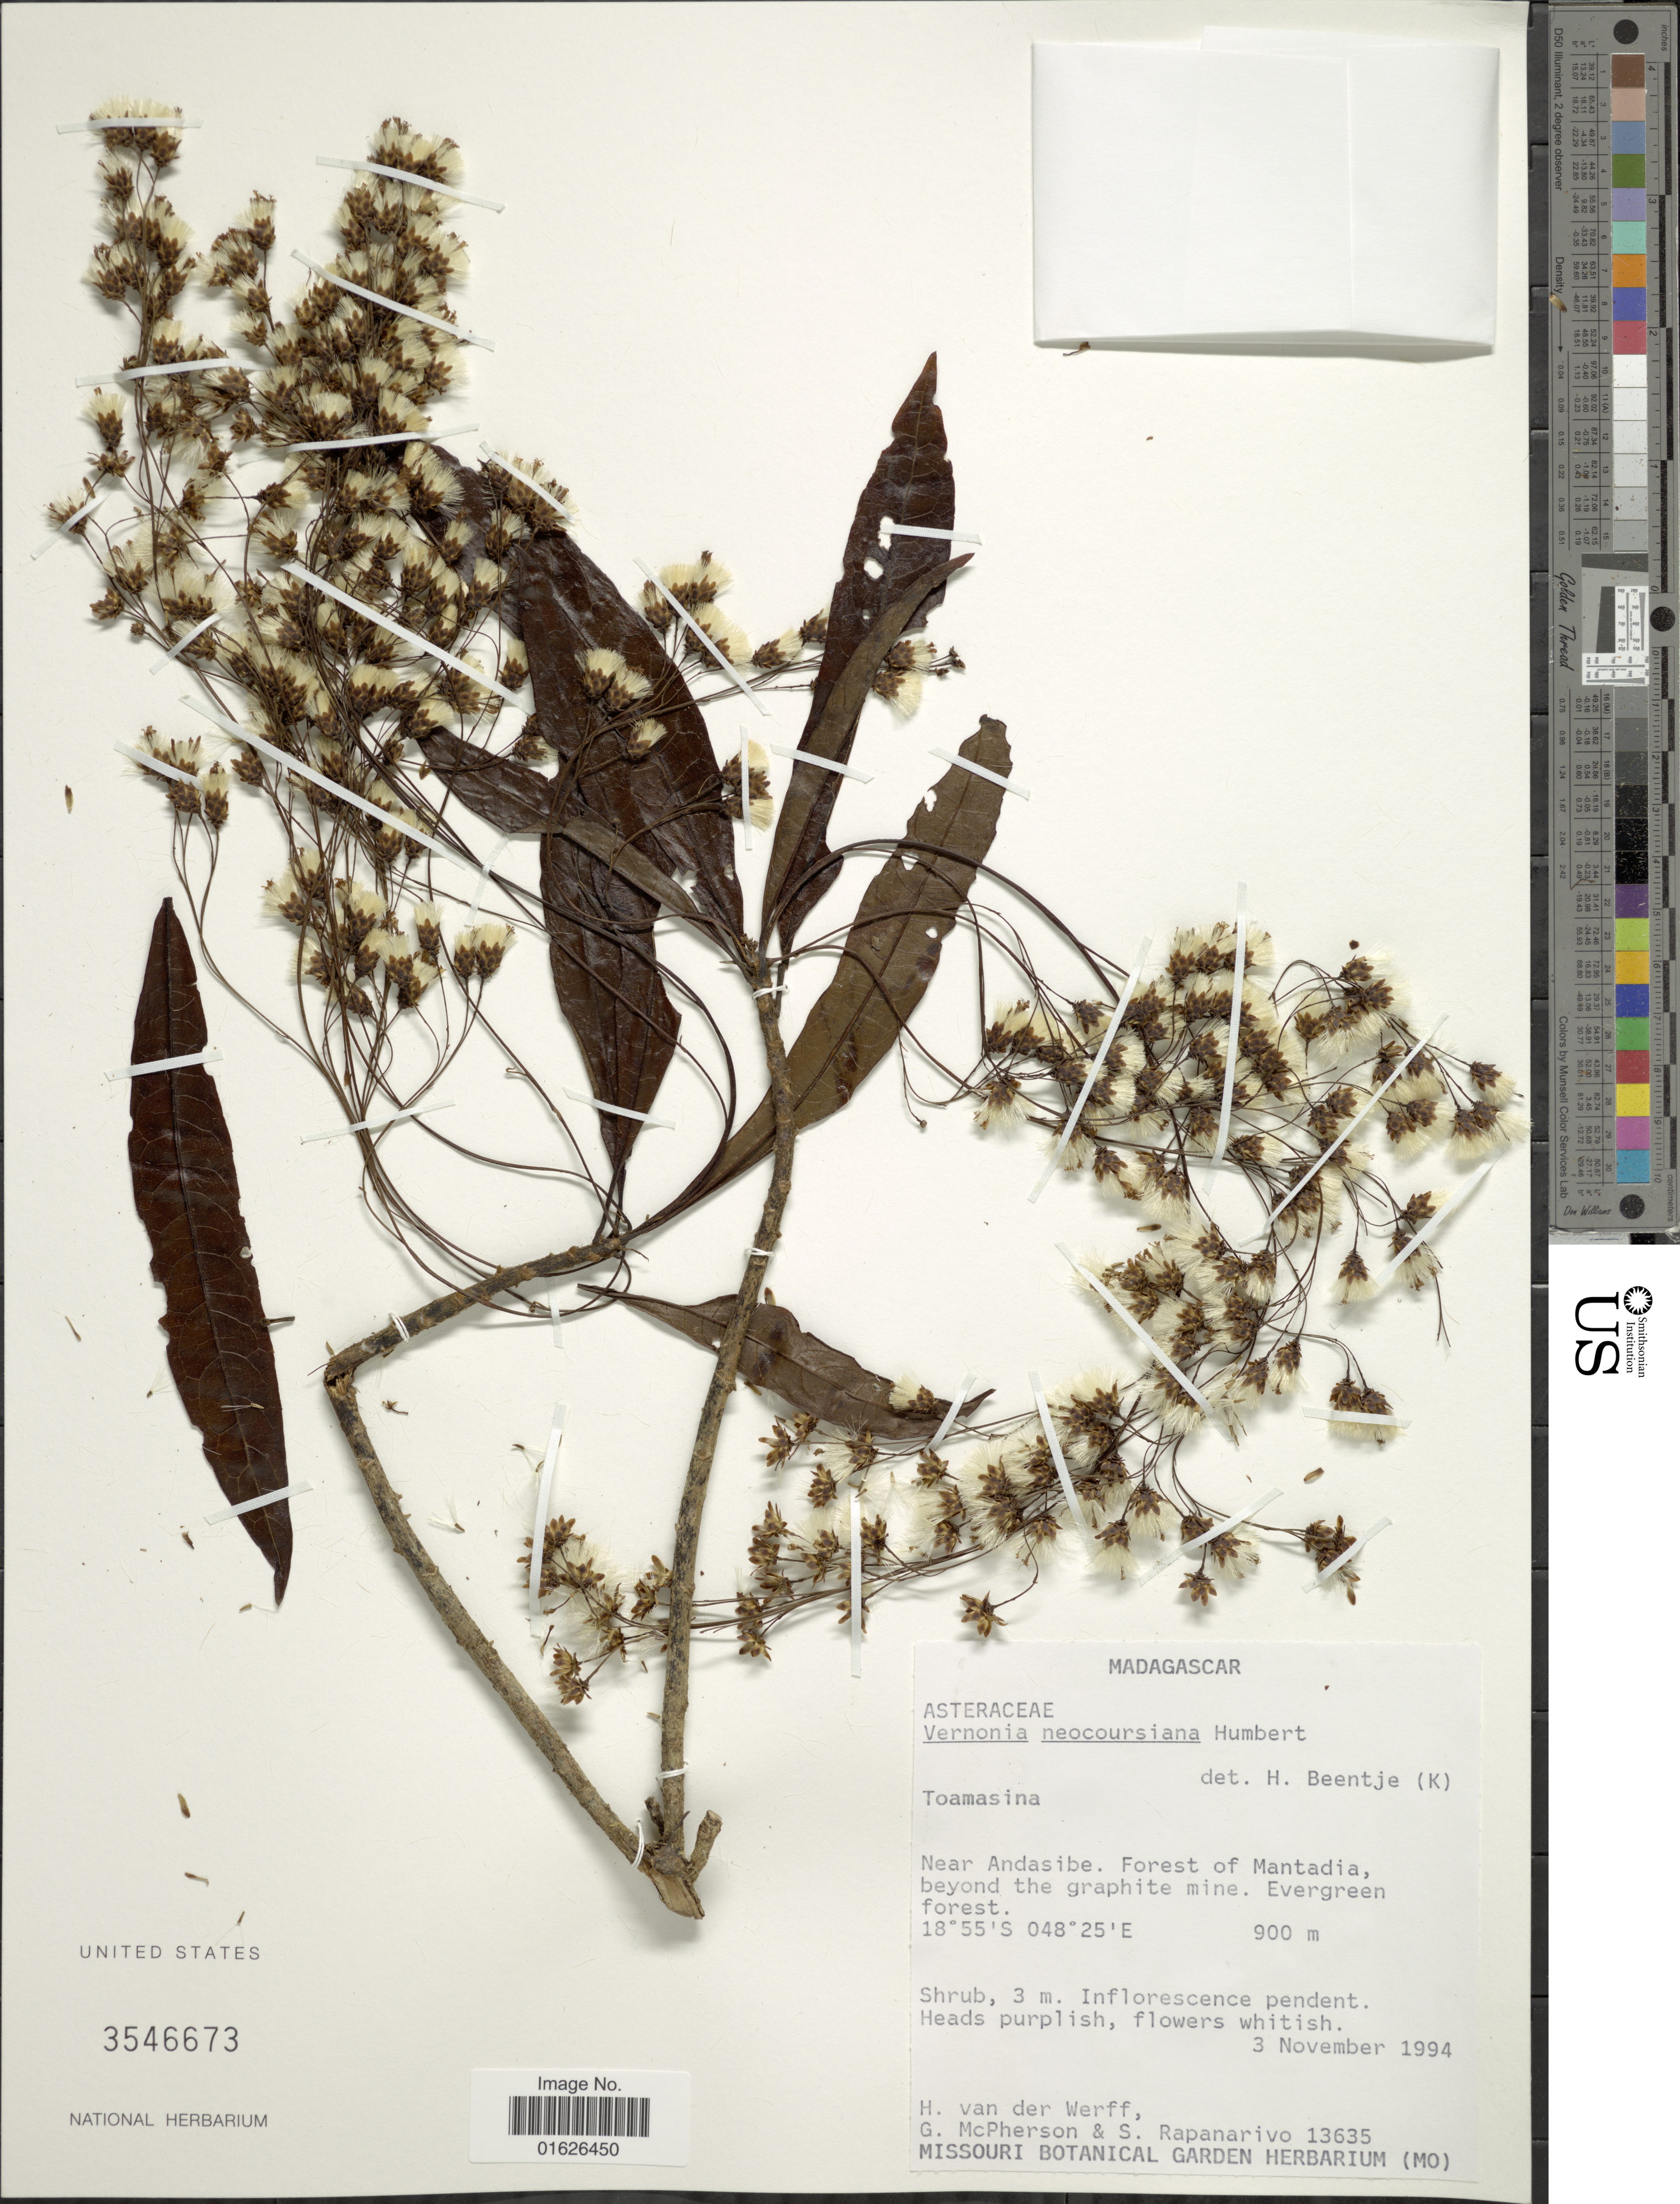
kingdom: Plantae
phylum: Tracheophyta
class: Magnoliopsida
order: Asterales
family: Asteraceae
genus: Vernonia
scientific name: Vernonia neocoursiana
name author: Humbert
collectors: H. van der Werff, G. D. McPherson & S. Rapanarivo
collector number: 13635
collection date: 1994-11-03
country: Madagascar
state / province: Alaotra Mangoro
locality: Near Andasibe, Forest of Mantadiam beyond the graphite mine.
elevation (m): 900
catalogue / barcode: US 3546673